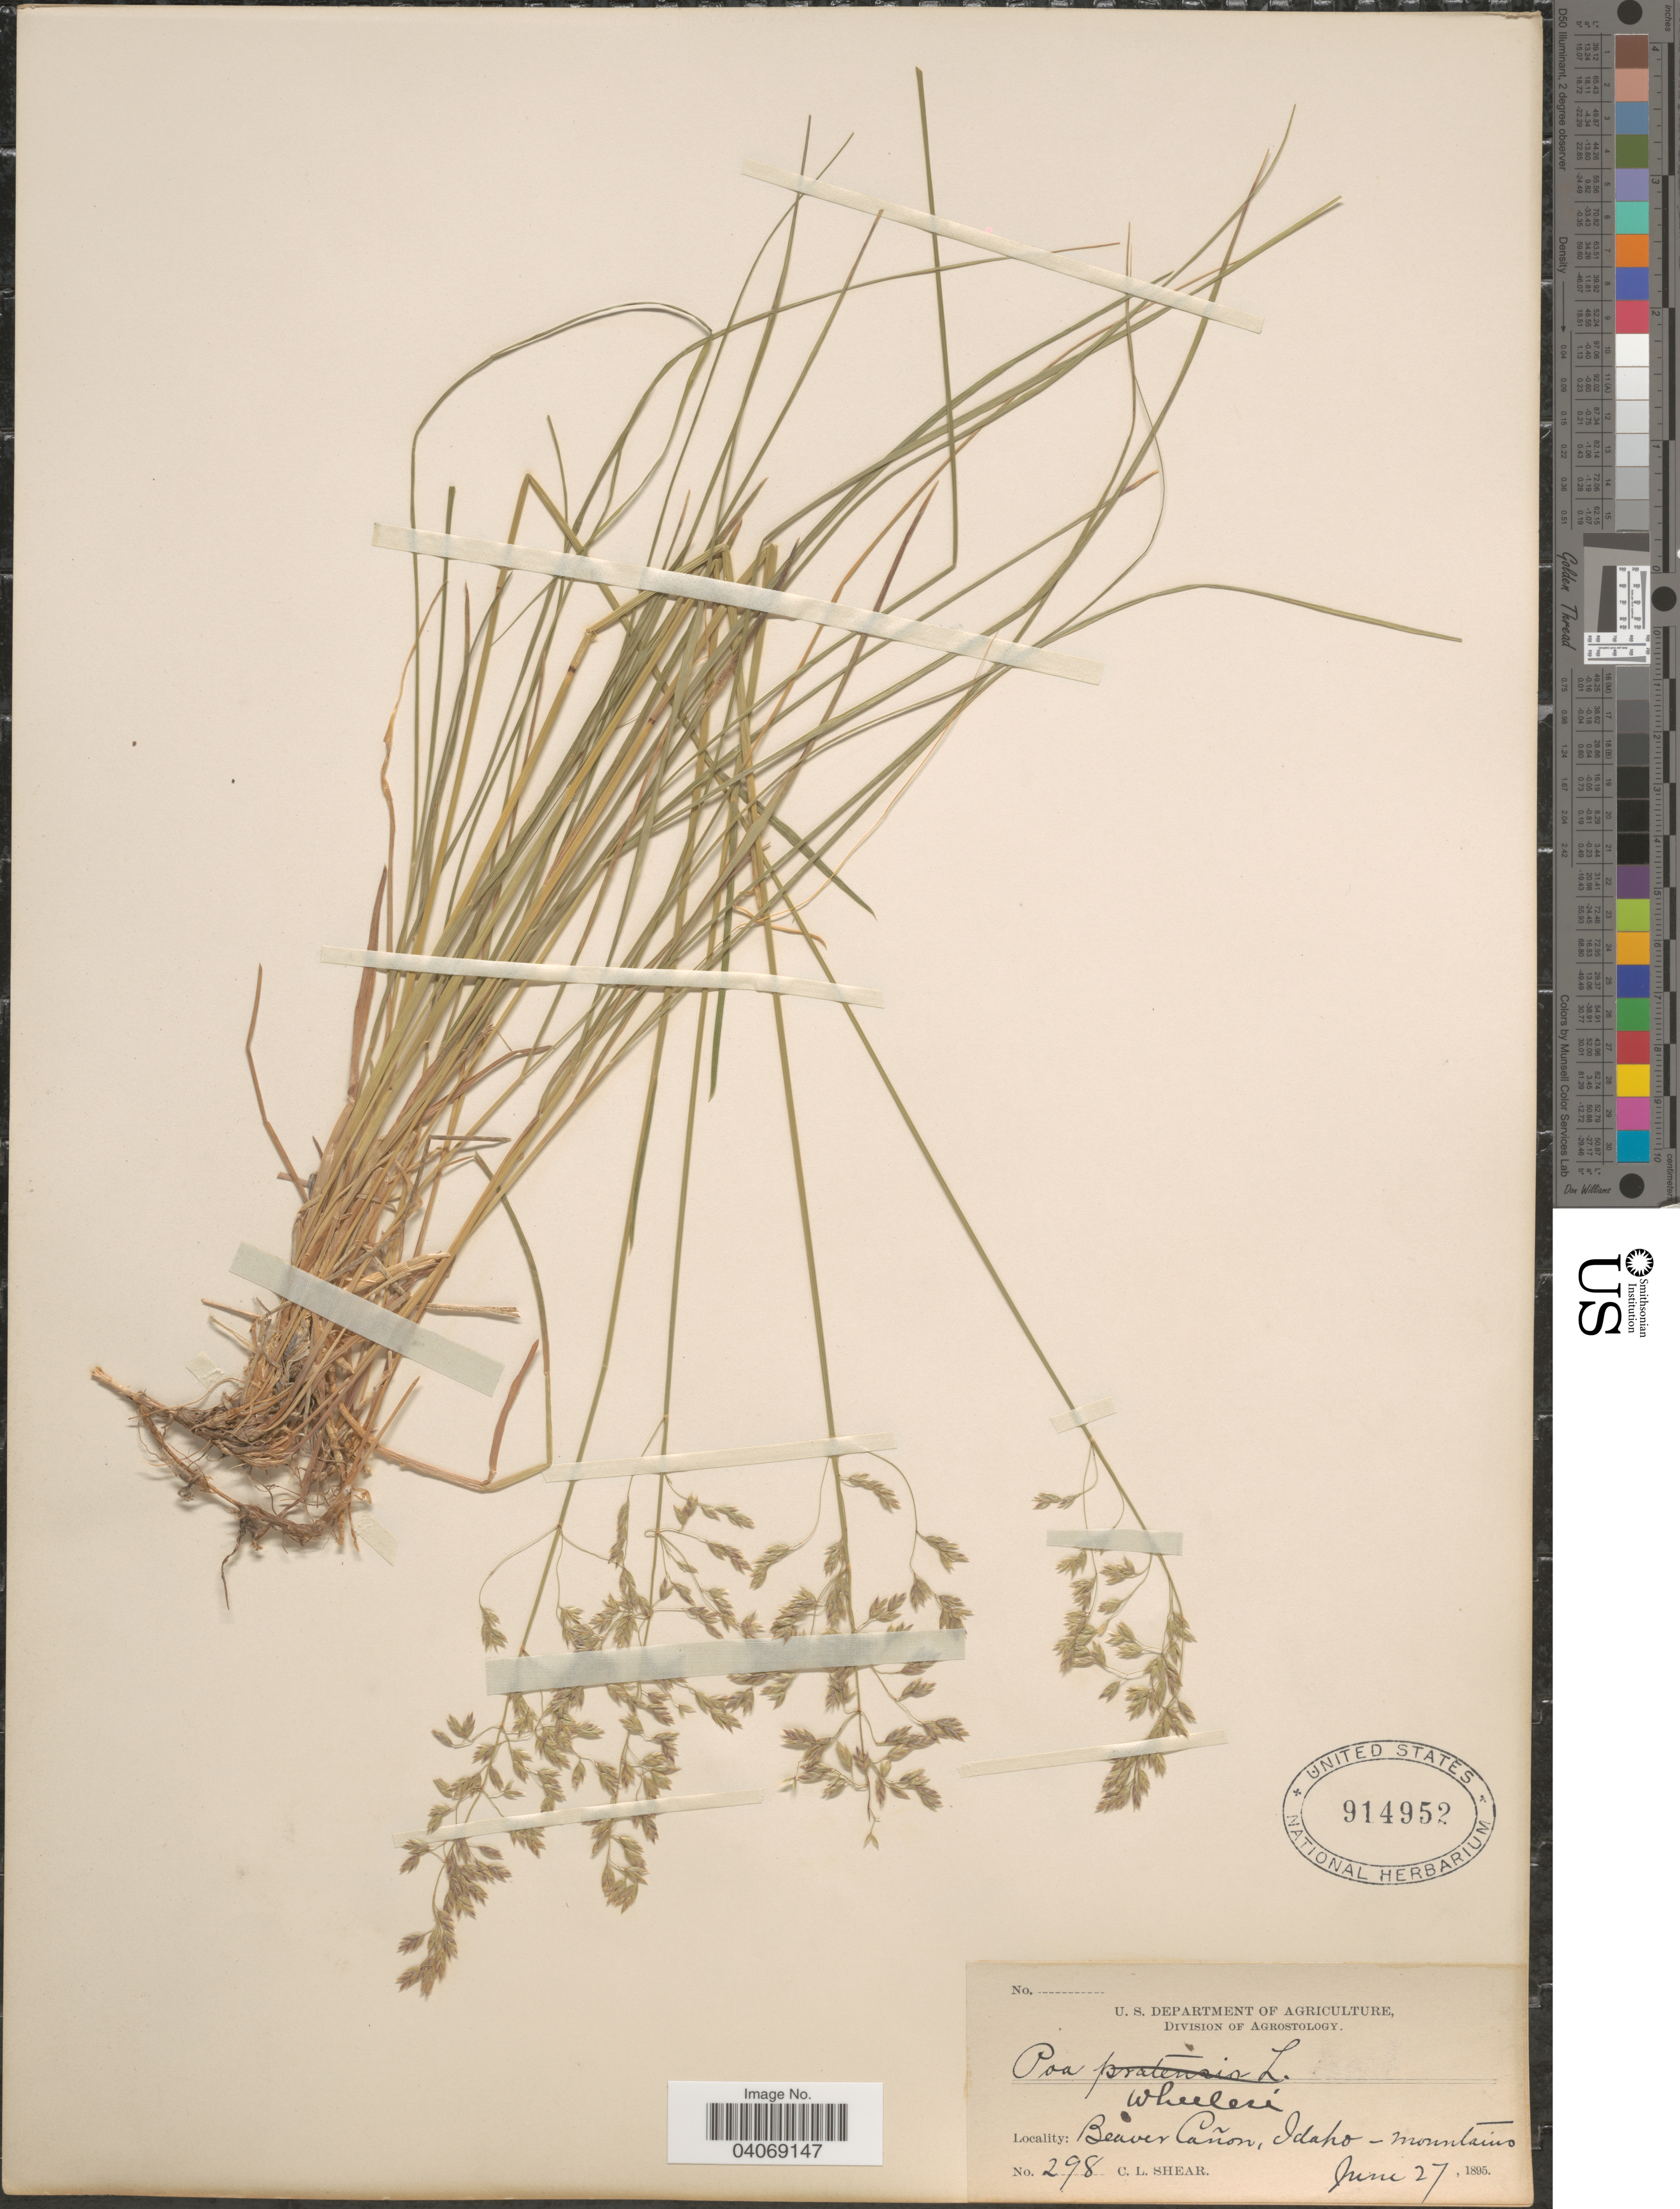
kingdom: Plantae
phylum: Tracheophyta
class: Liliopsida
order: Poales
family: Poaceae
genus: Poa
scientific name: Poa wheeleri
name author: Vasey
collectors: C. L. Shear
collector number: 298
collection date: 1895-06-27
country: United States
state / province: Idaho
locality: Beaver Cañon, mountains.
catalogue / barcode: US 914952